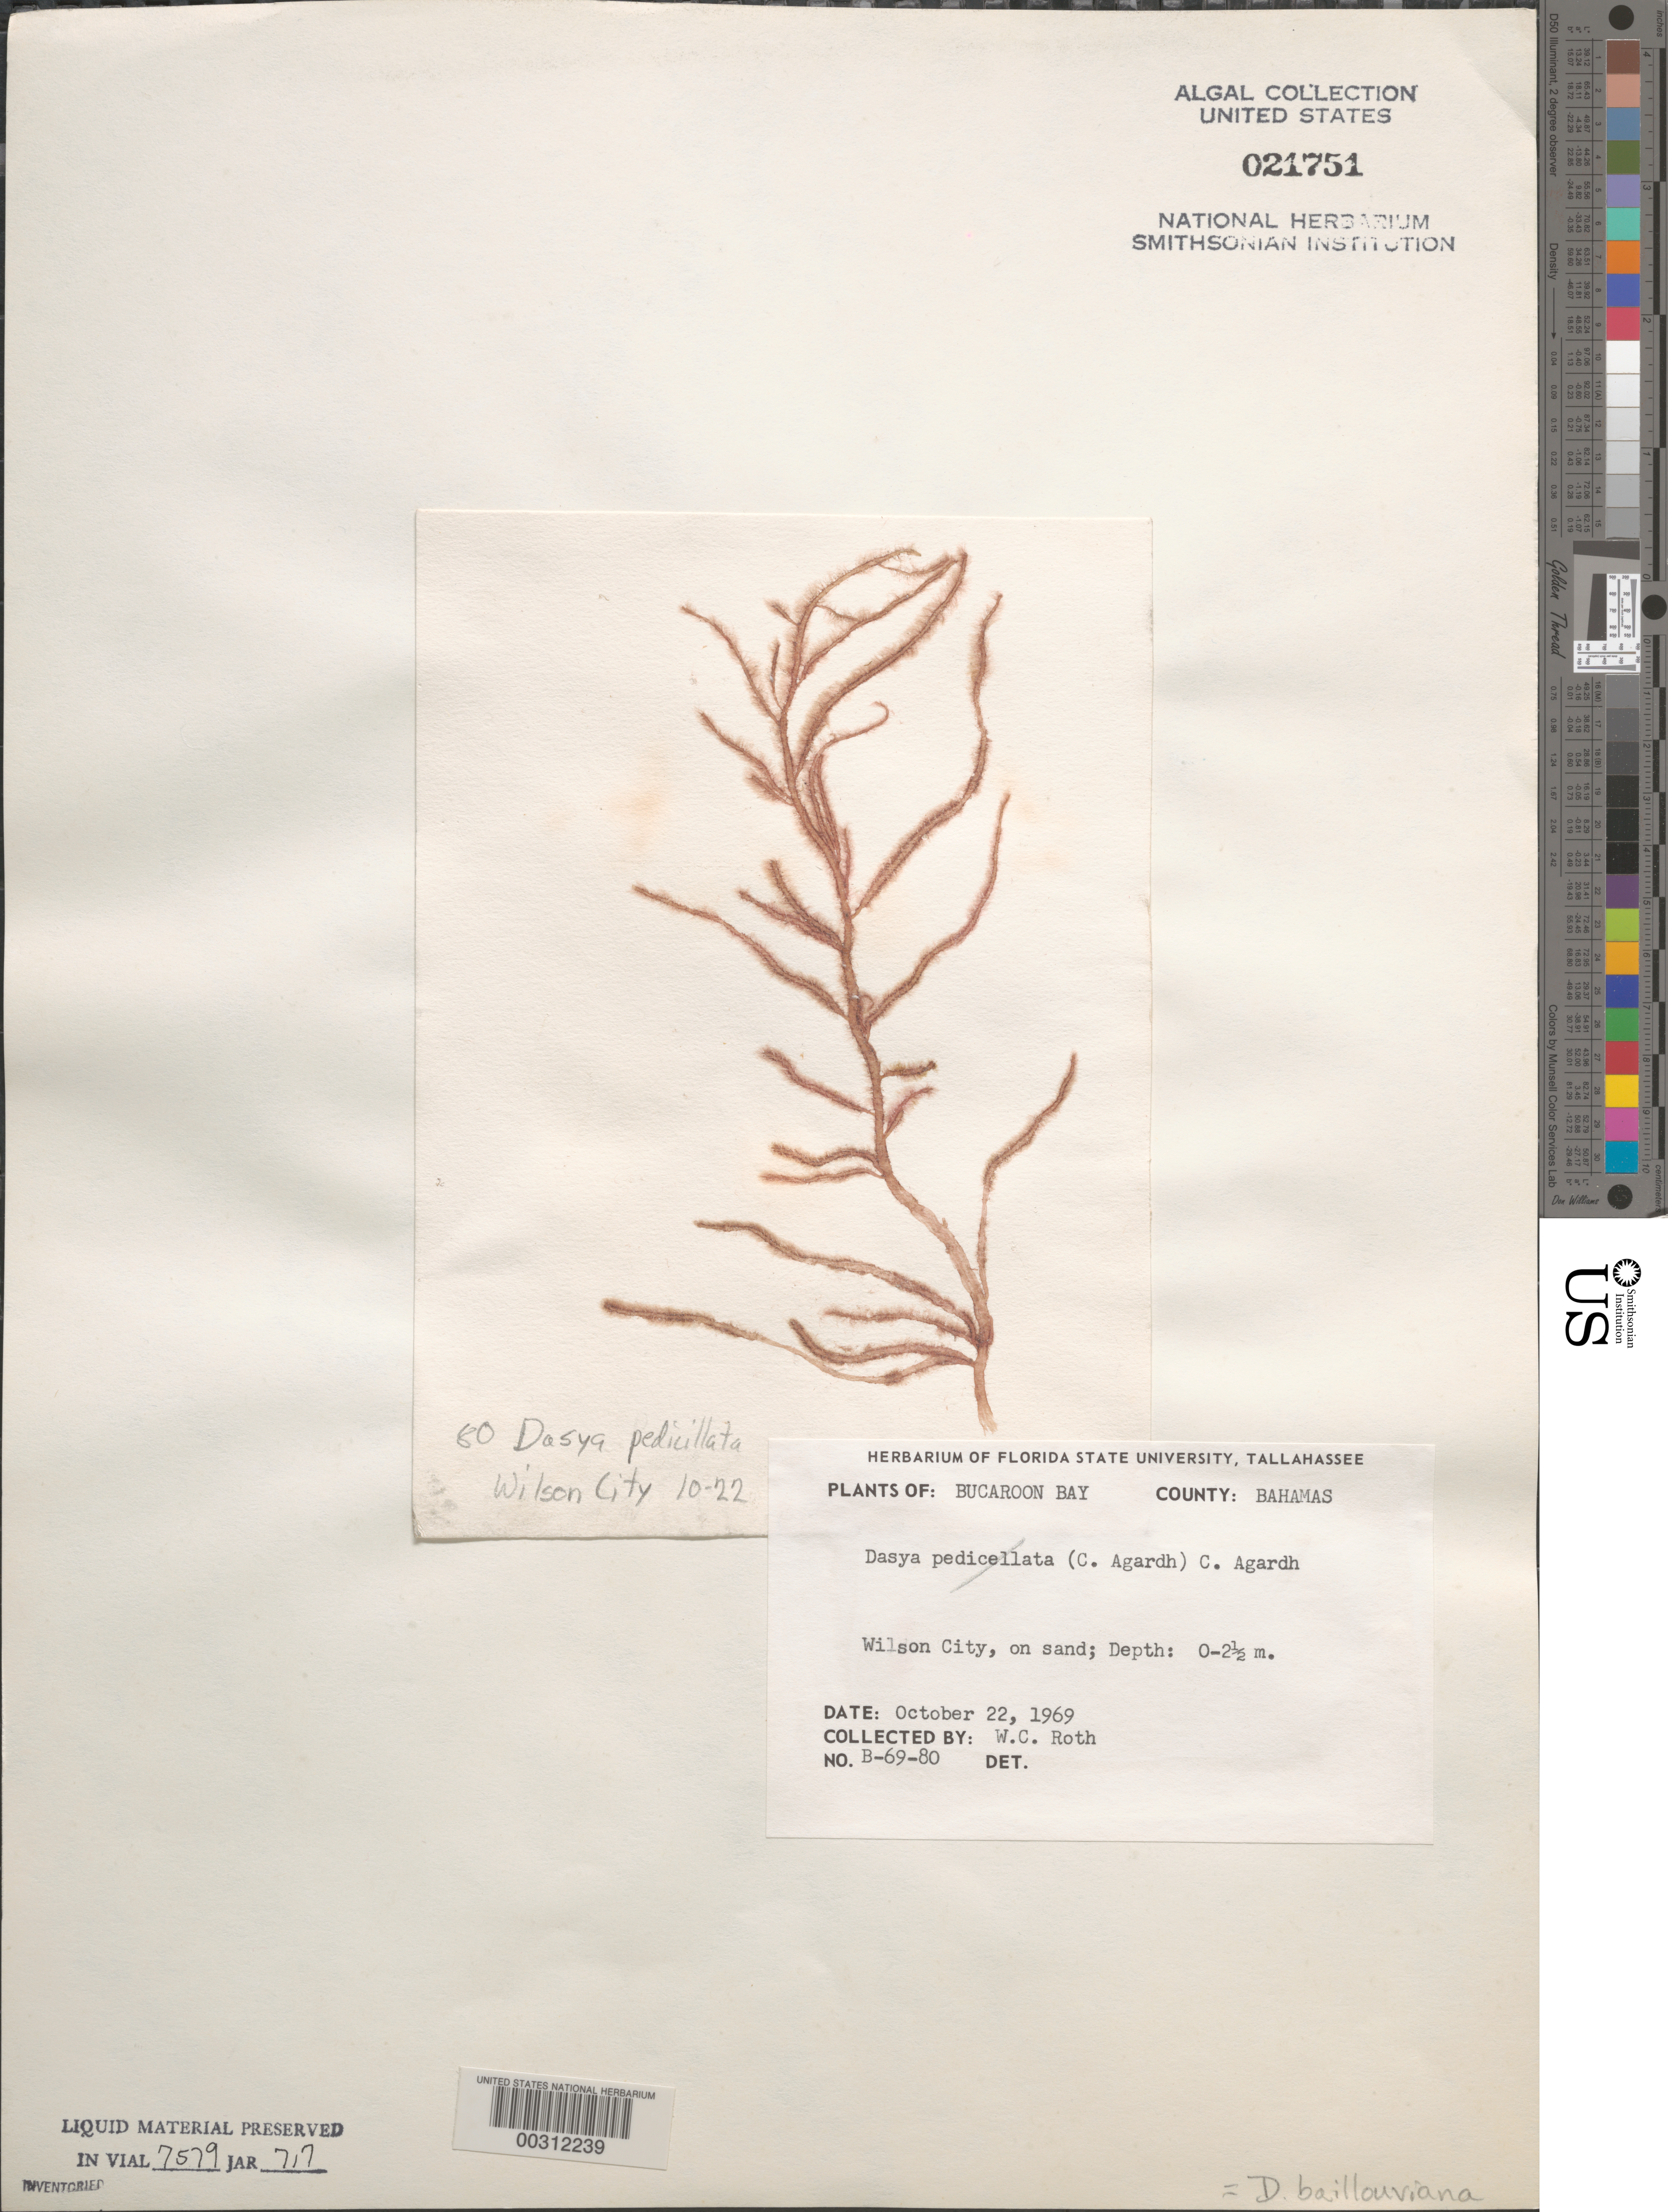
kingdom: Plantae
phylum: Rhodophyta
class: Florideophyceae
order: Ceramiales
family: Dasyaceae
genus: Dasya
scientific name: Dasya pedicellata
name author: (C. Agardh) C. Agardh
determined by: Algae name updating Project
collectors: W. C. Roth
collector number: B-69-80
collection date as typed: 22 Oct 1969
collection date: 1969-10-22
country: Bahamas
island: Great Abaco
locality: Wilson City, Buckaroon Bay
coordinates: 26 22'00" N, 77 02'00" W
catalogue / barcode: US 21751